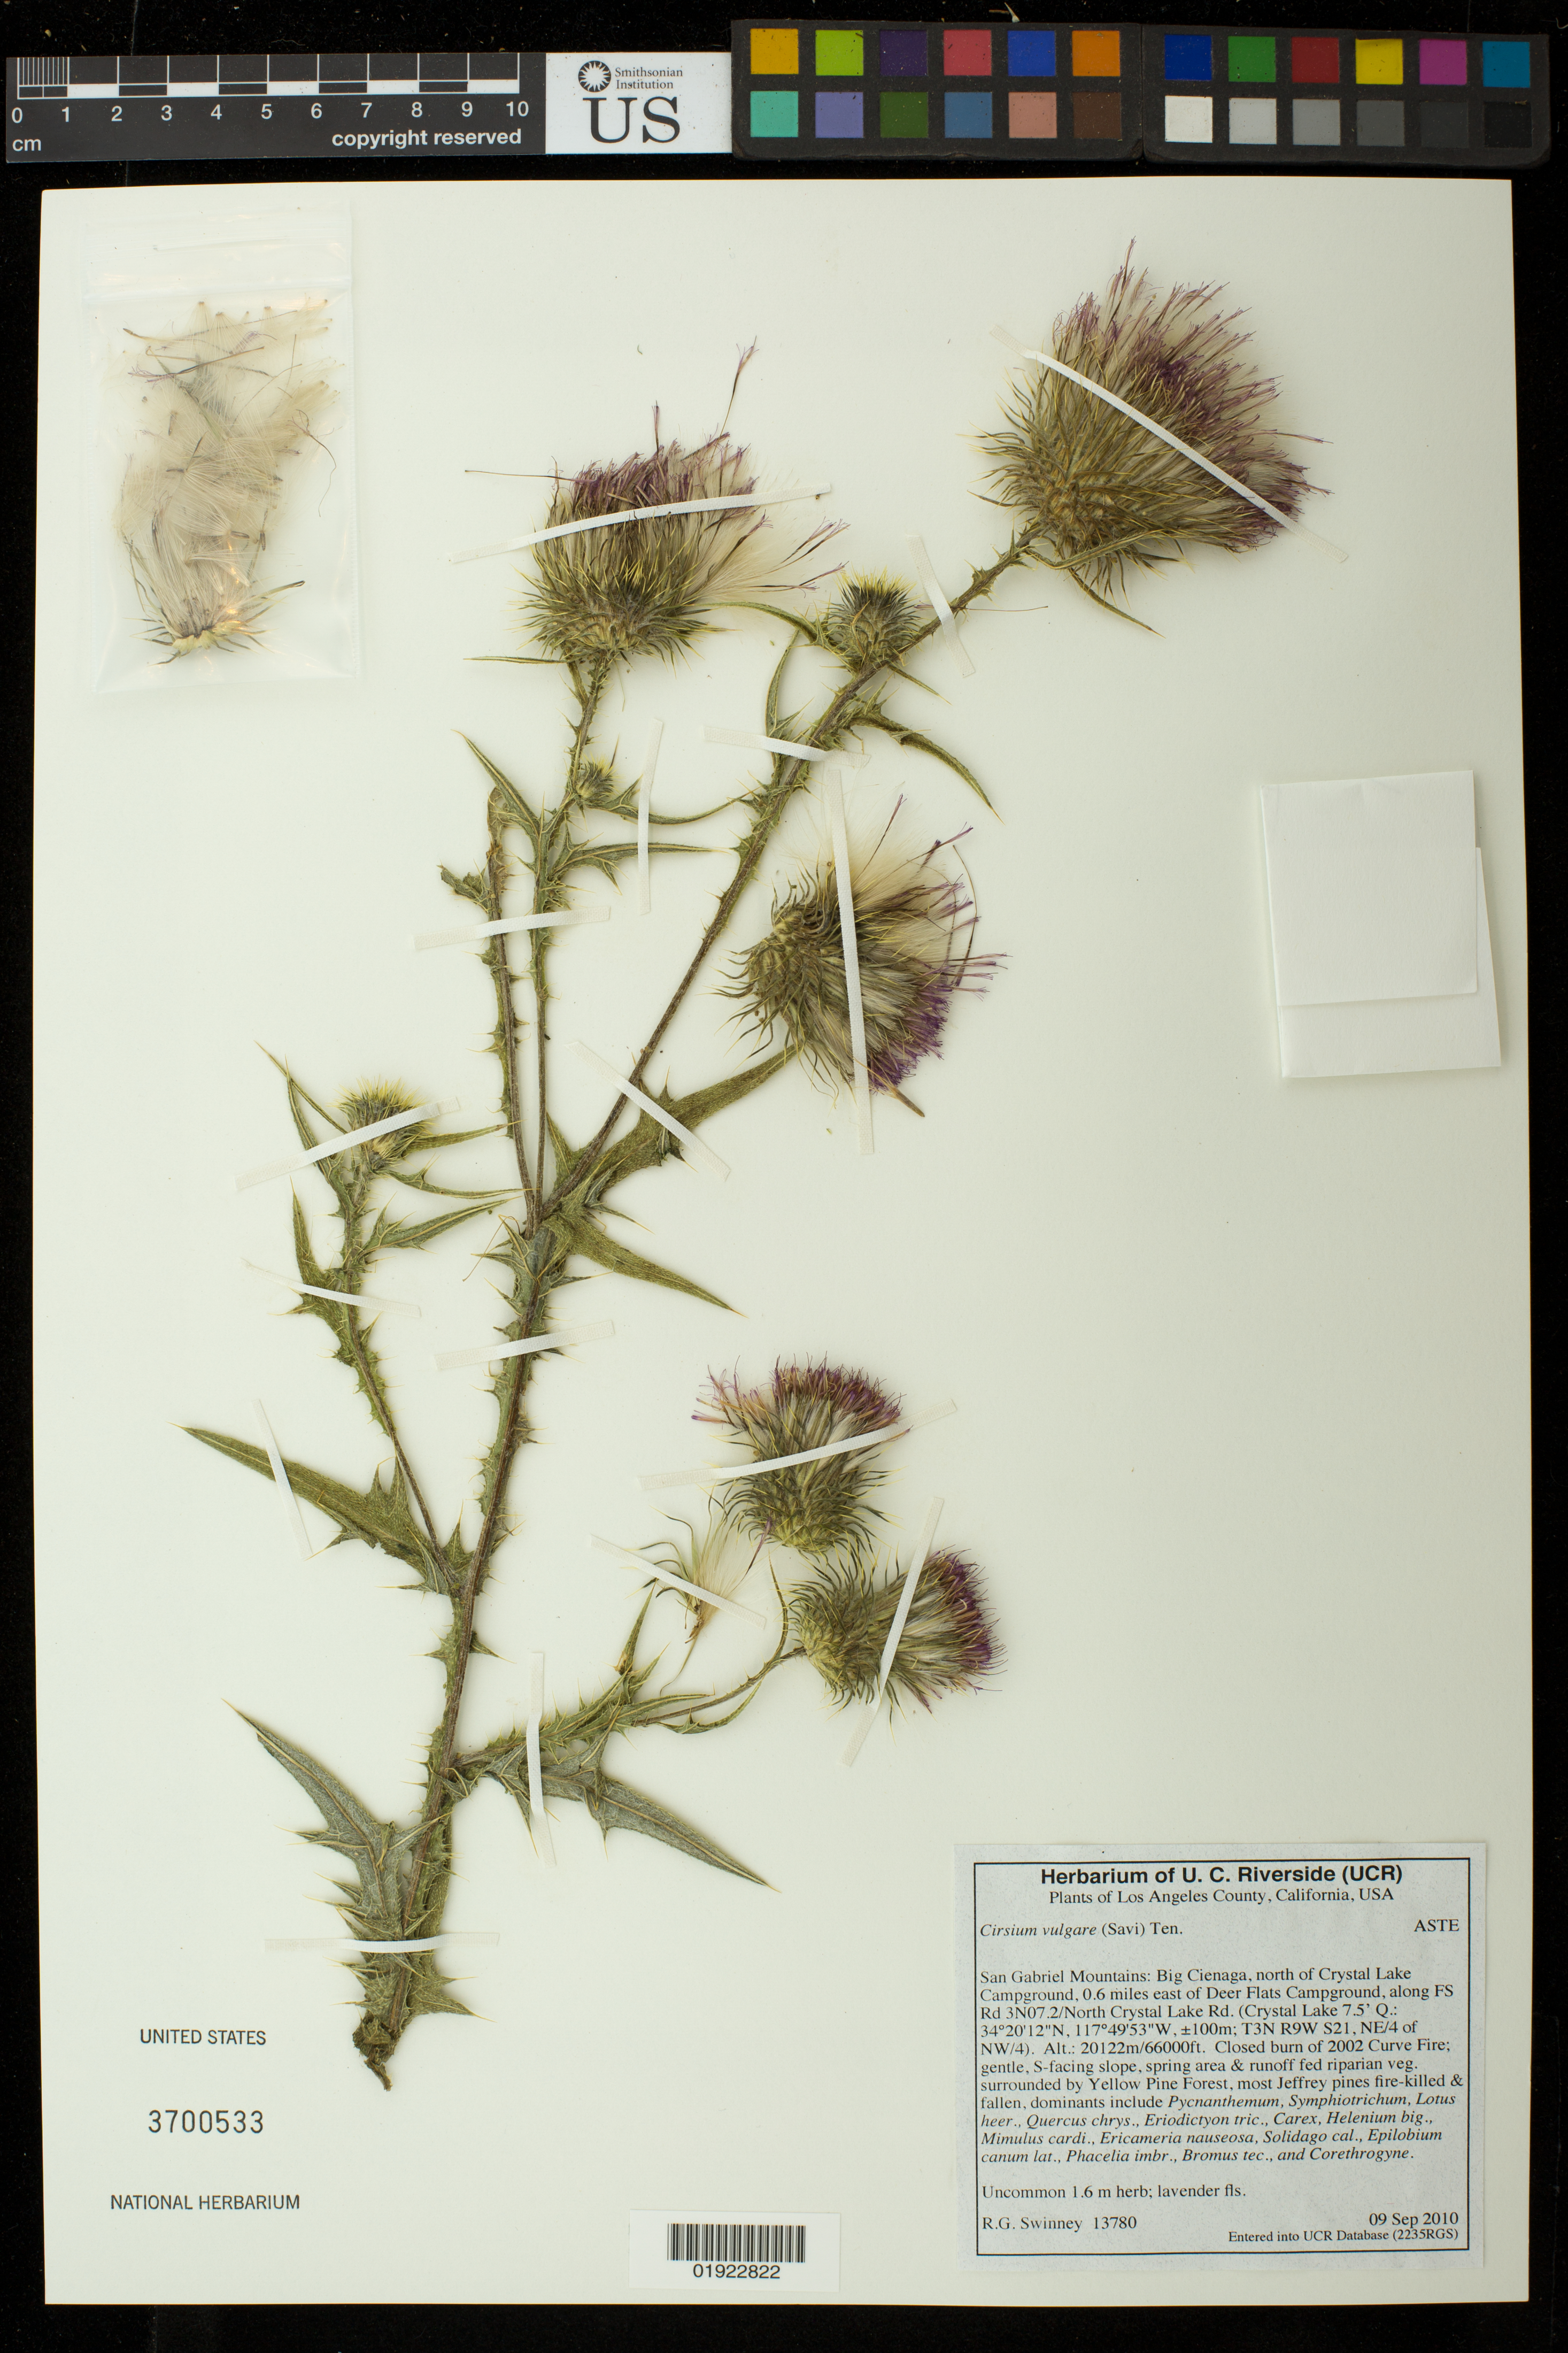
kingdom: Plantae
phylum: Tracheophyta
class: Magnoliopsida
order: Asterales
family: Asteraceae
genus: Cirsium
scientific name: Cirsium vulgare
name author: (Savi) Ten.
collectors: R. Swinney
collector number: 13780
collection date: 2010-09-09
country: United States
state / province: California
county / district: Los Angeles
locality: San Gabriel Mountains: Big Cienaga, north of Crystal Lake Campground, 0.6 miles east of Deer Flats Campground, along FS Rd 3N07.2/North Crystal Lake Rd.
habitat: Closed burn of 2002 Curve Fire; gentle, S-facing slope, spring area & runoff fed riparian veg. surrounded by Yellow Pine Forest, mostly Jeffrey pines fire-illed & fallen.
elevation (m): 20122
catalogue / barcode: US 3700533